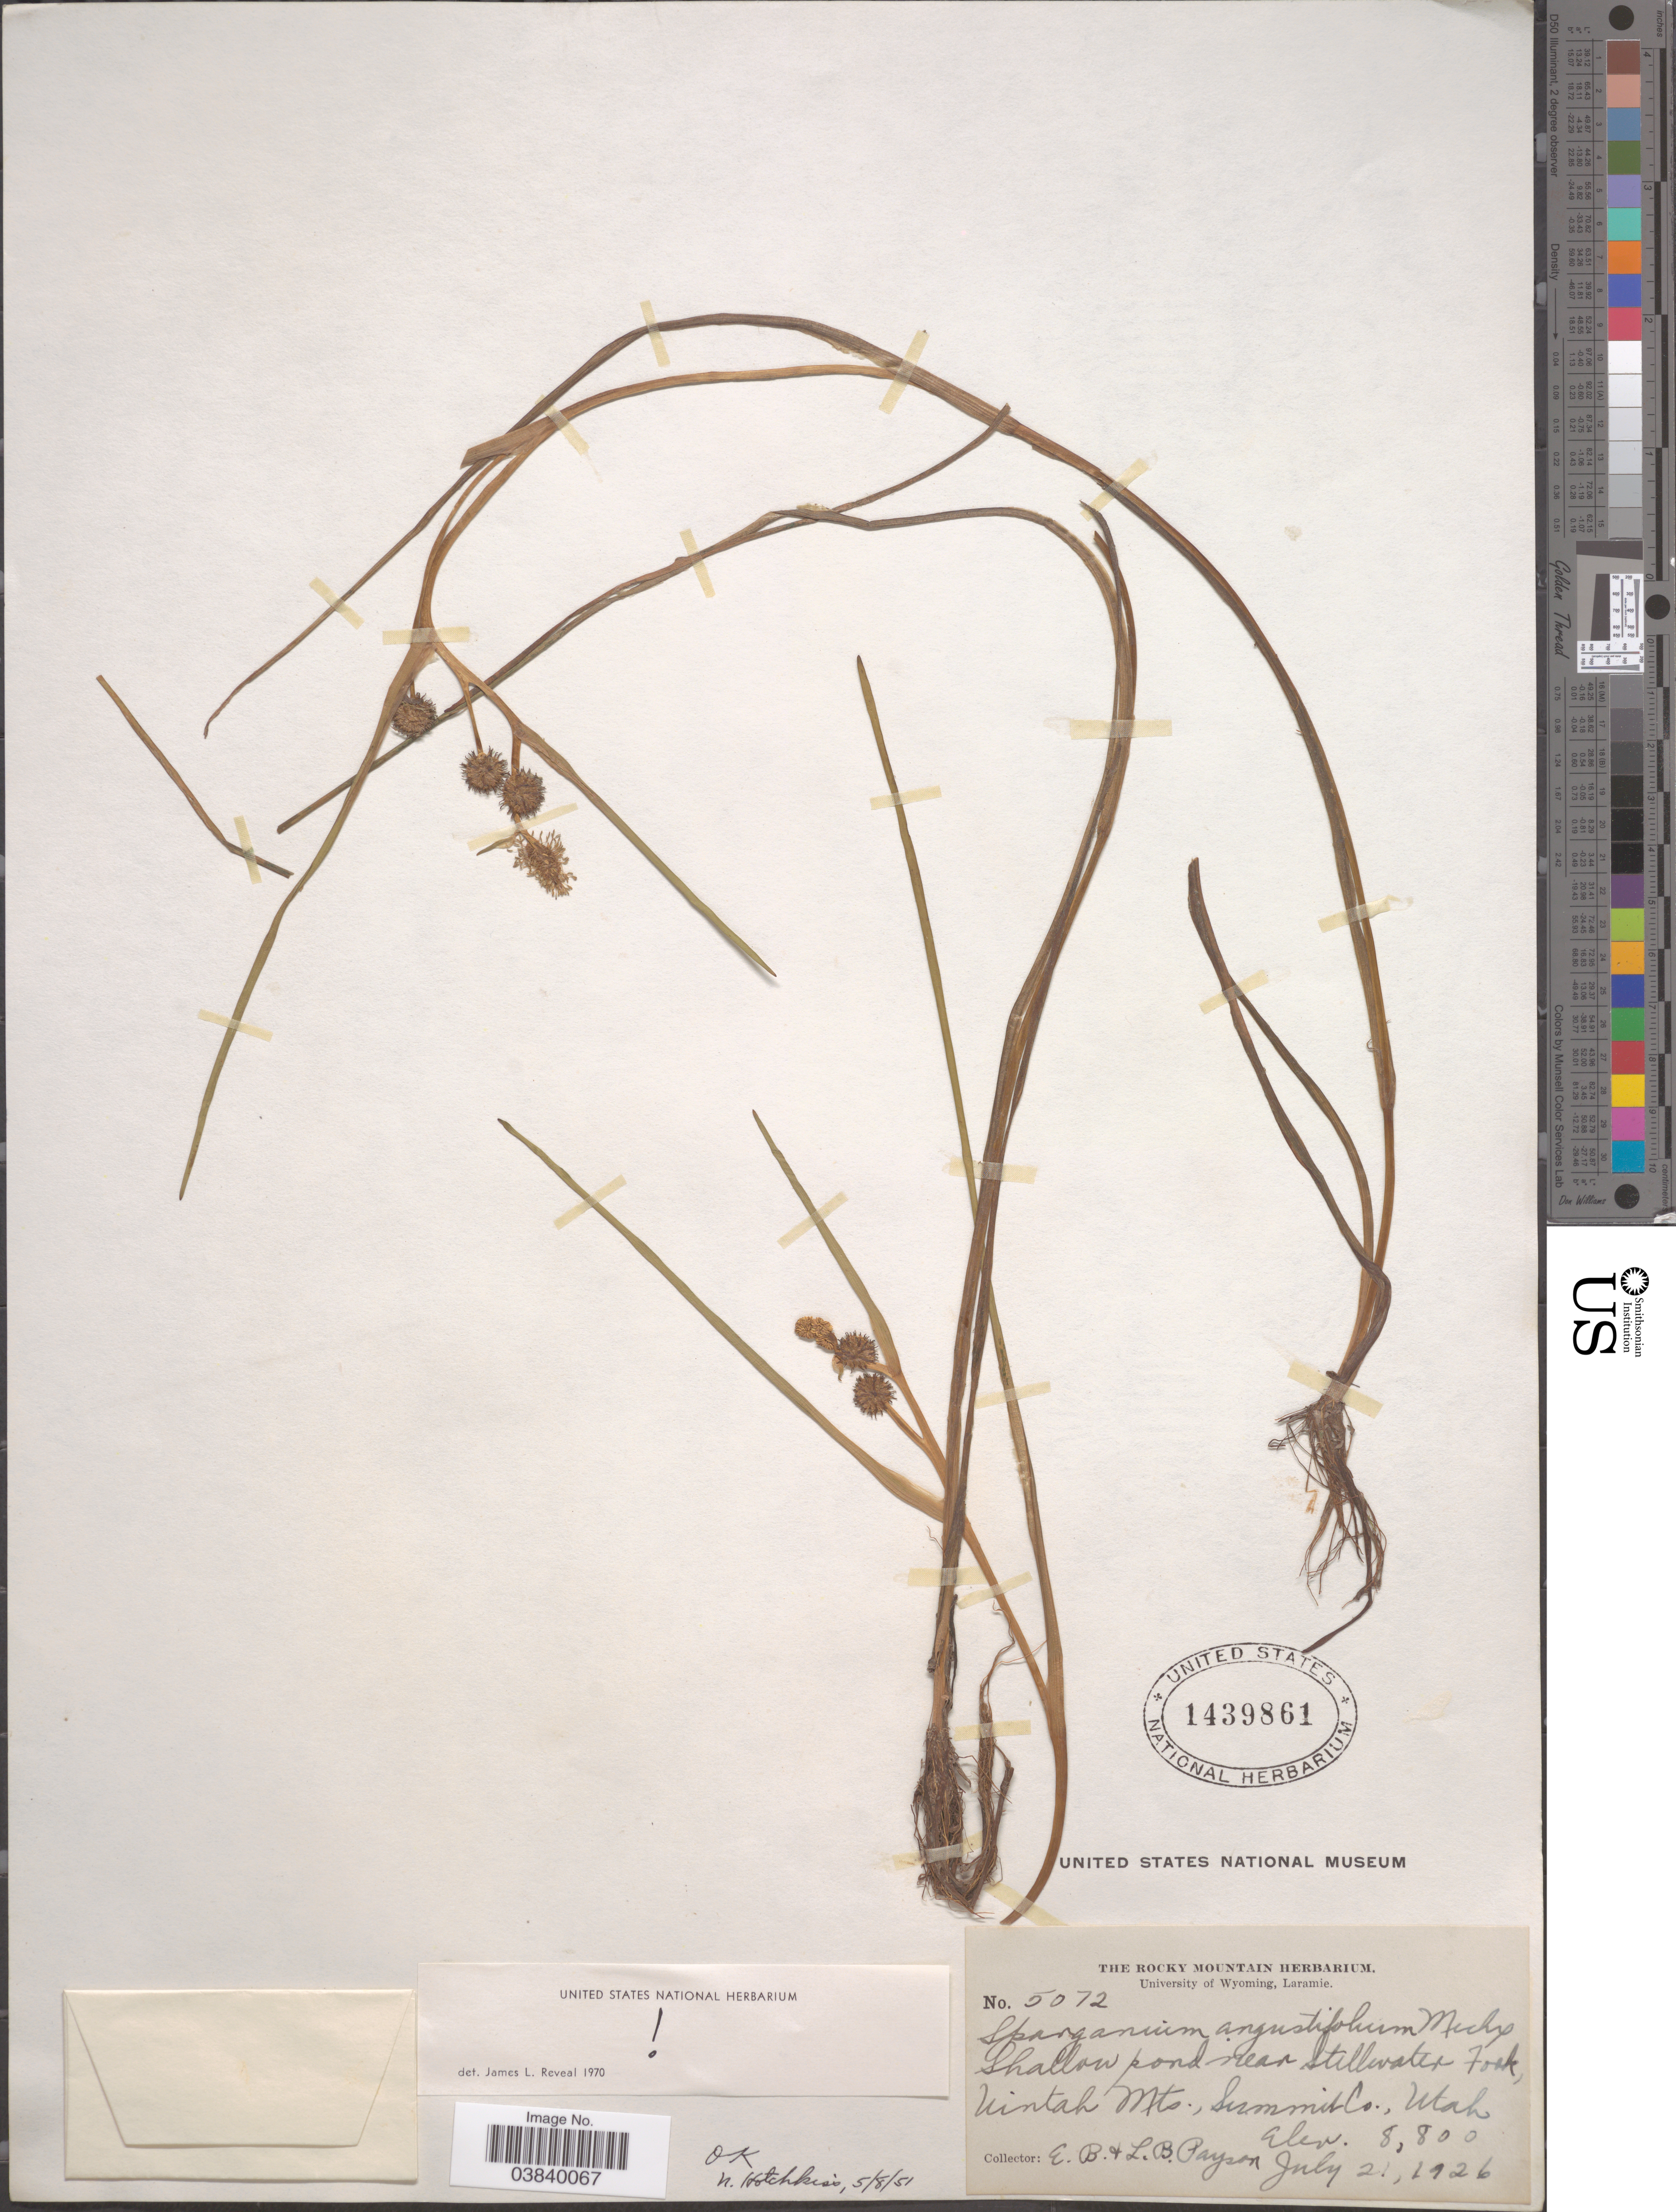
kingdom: Plantae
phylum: Tracheophyta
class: Liliopsida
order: Poales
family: Typhaceae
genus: Sparganium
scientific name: Sparganium angustifolium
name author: Michx.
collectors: E. B. Payson & L. Payson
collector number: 5072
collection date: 1926-07-21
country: United States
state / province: Utah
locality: Shallow pond near stillwater Fork, Uintah Mts., Summit Co.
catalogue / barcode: US 1439861